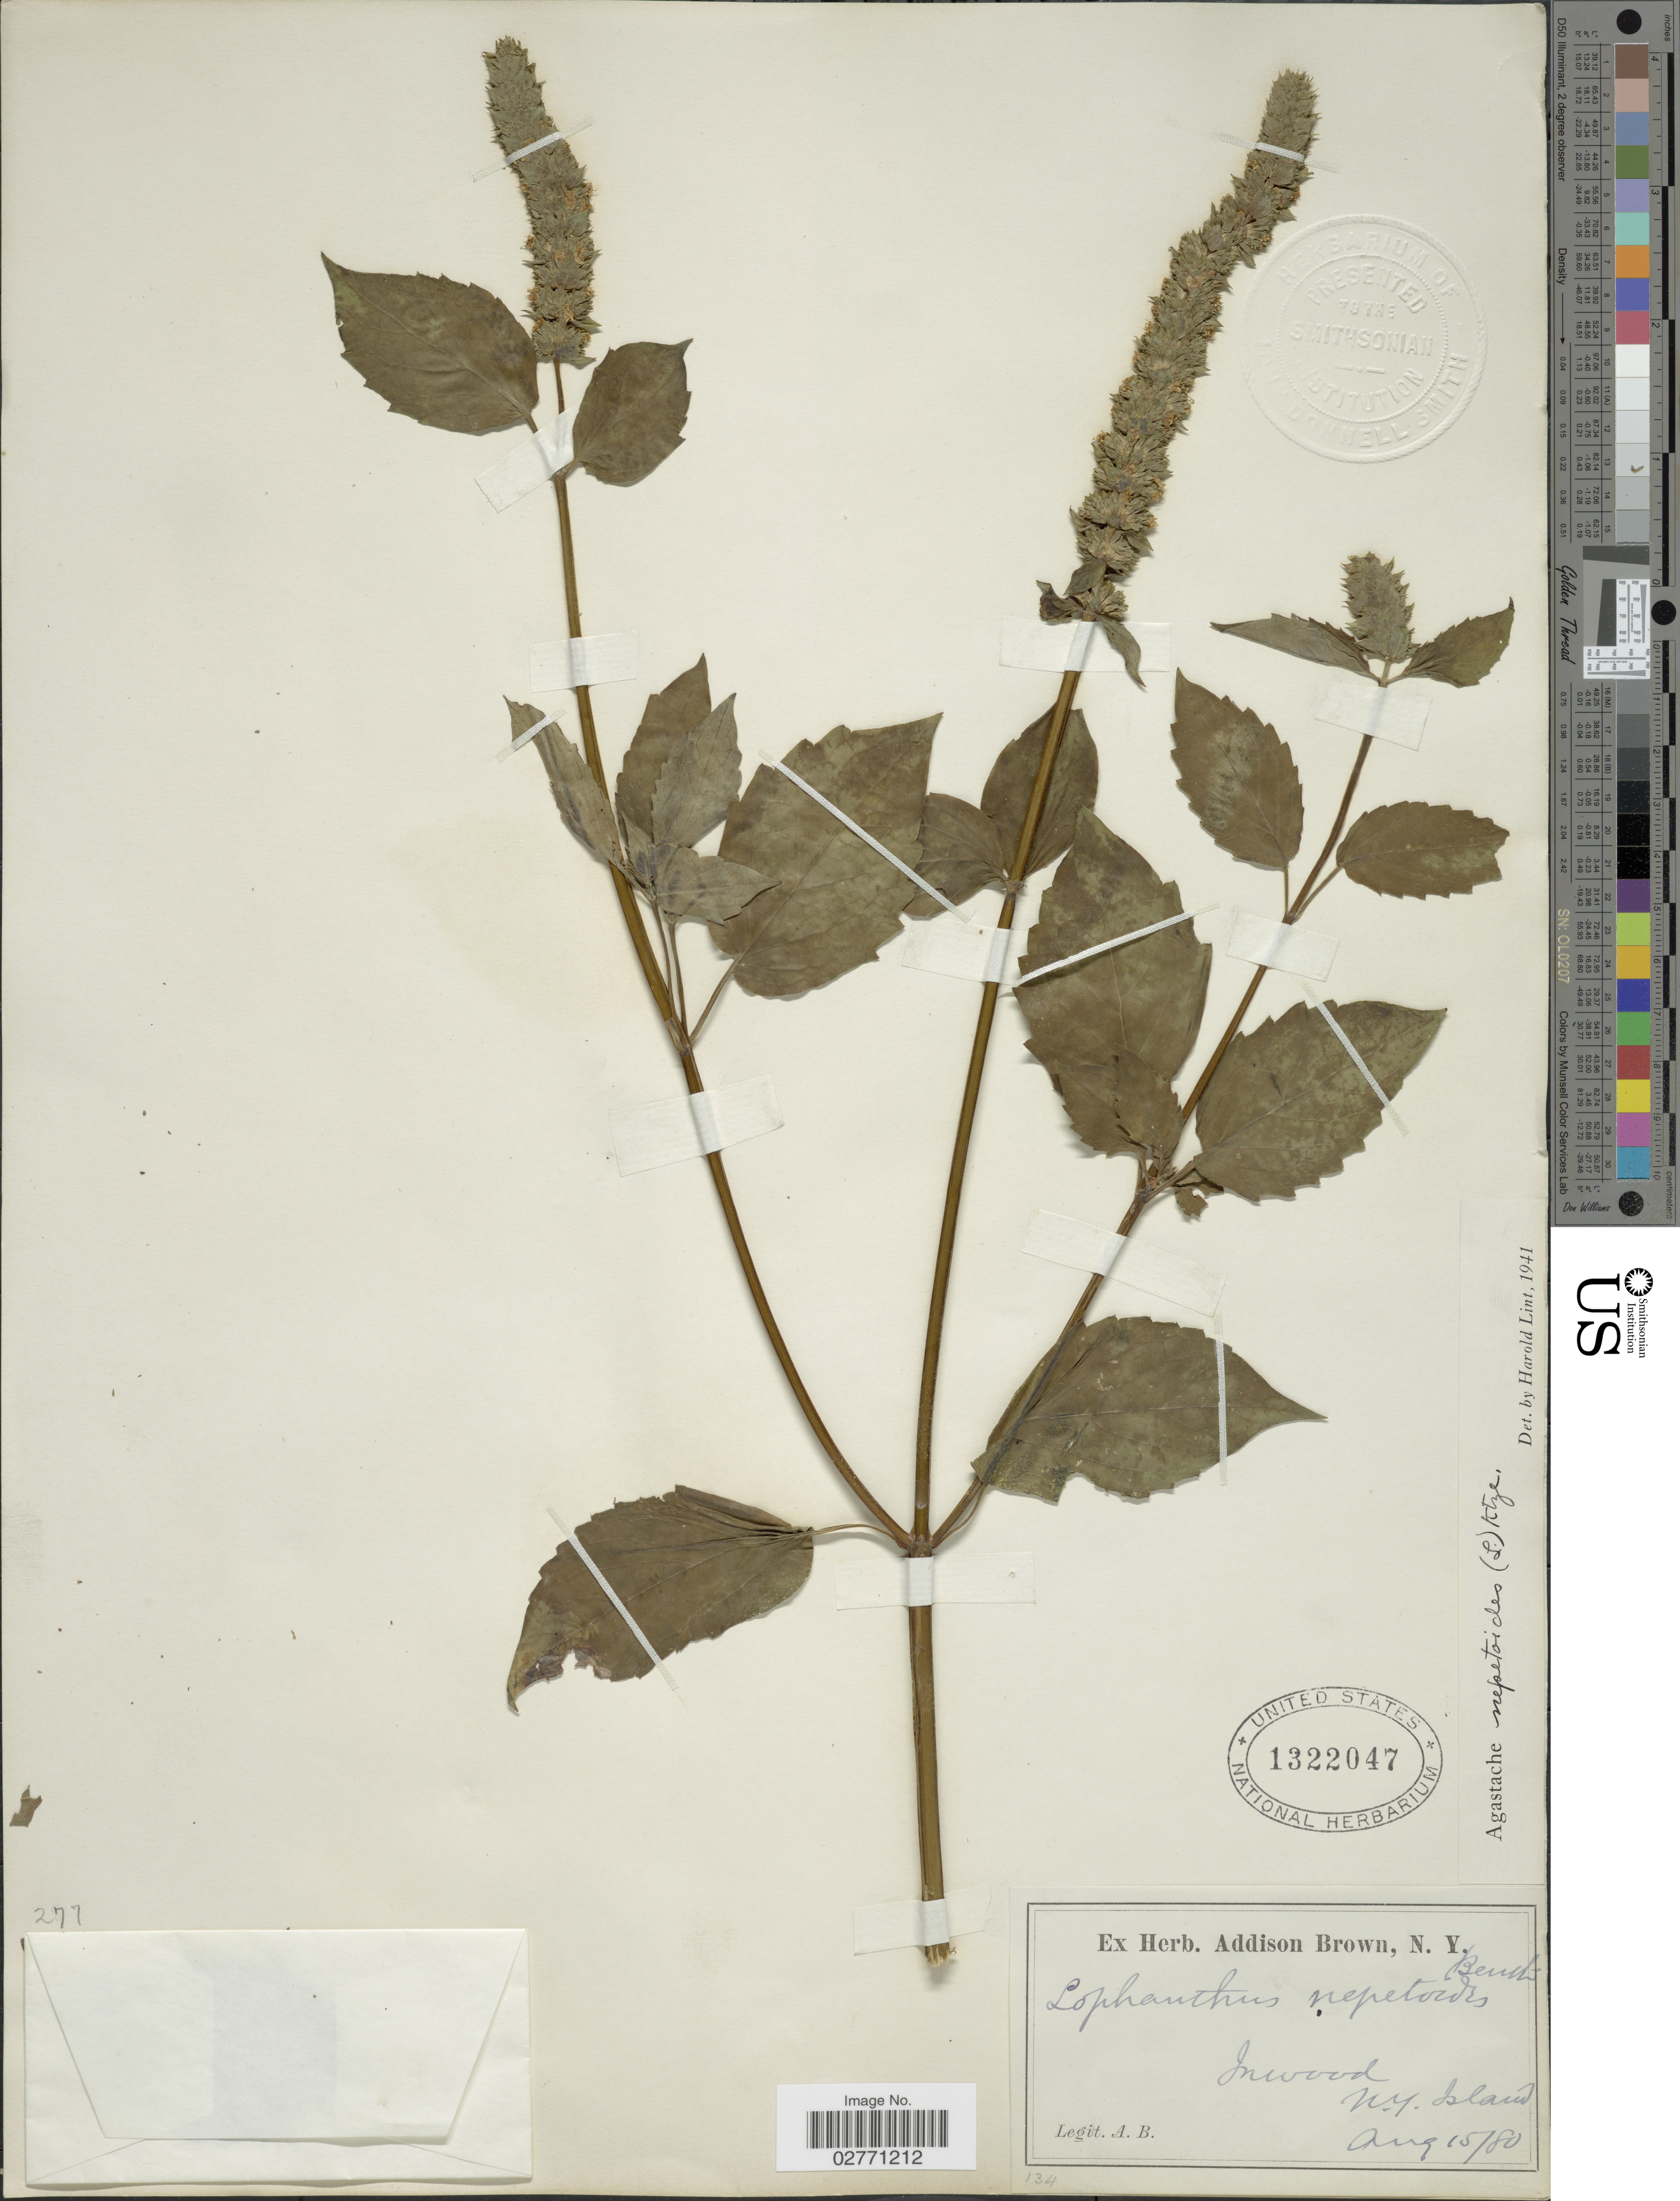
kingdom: Plantae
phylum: Tracheophyta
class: Magnoliopsida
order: Lamiales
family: Lamiaceae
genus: Agastache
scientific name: Agastache nepetoides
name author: (L.) Kuntze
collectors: A. Brown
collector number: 134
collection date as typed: Transcribed d/m/y: 15/8/80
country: United States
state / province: New York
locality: In wood, N.Y. Island.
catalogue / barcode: US 1322047